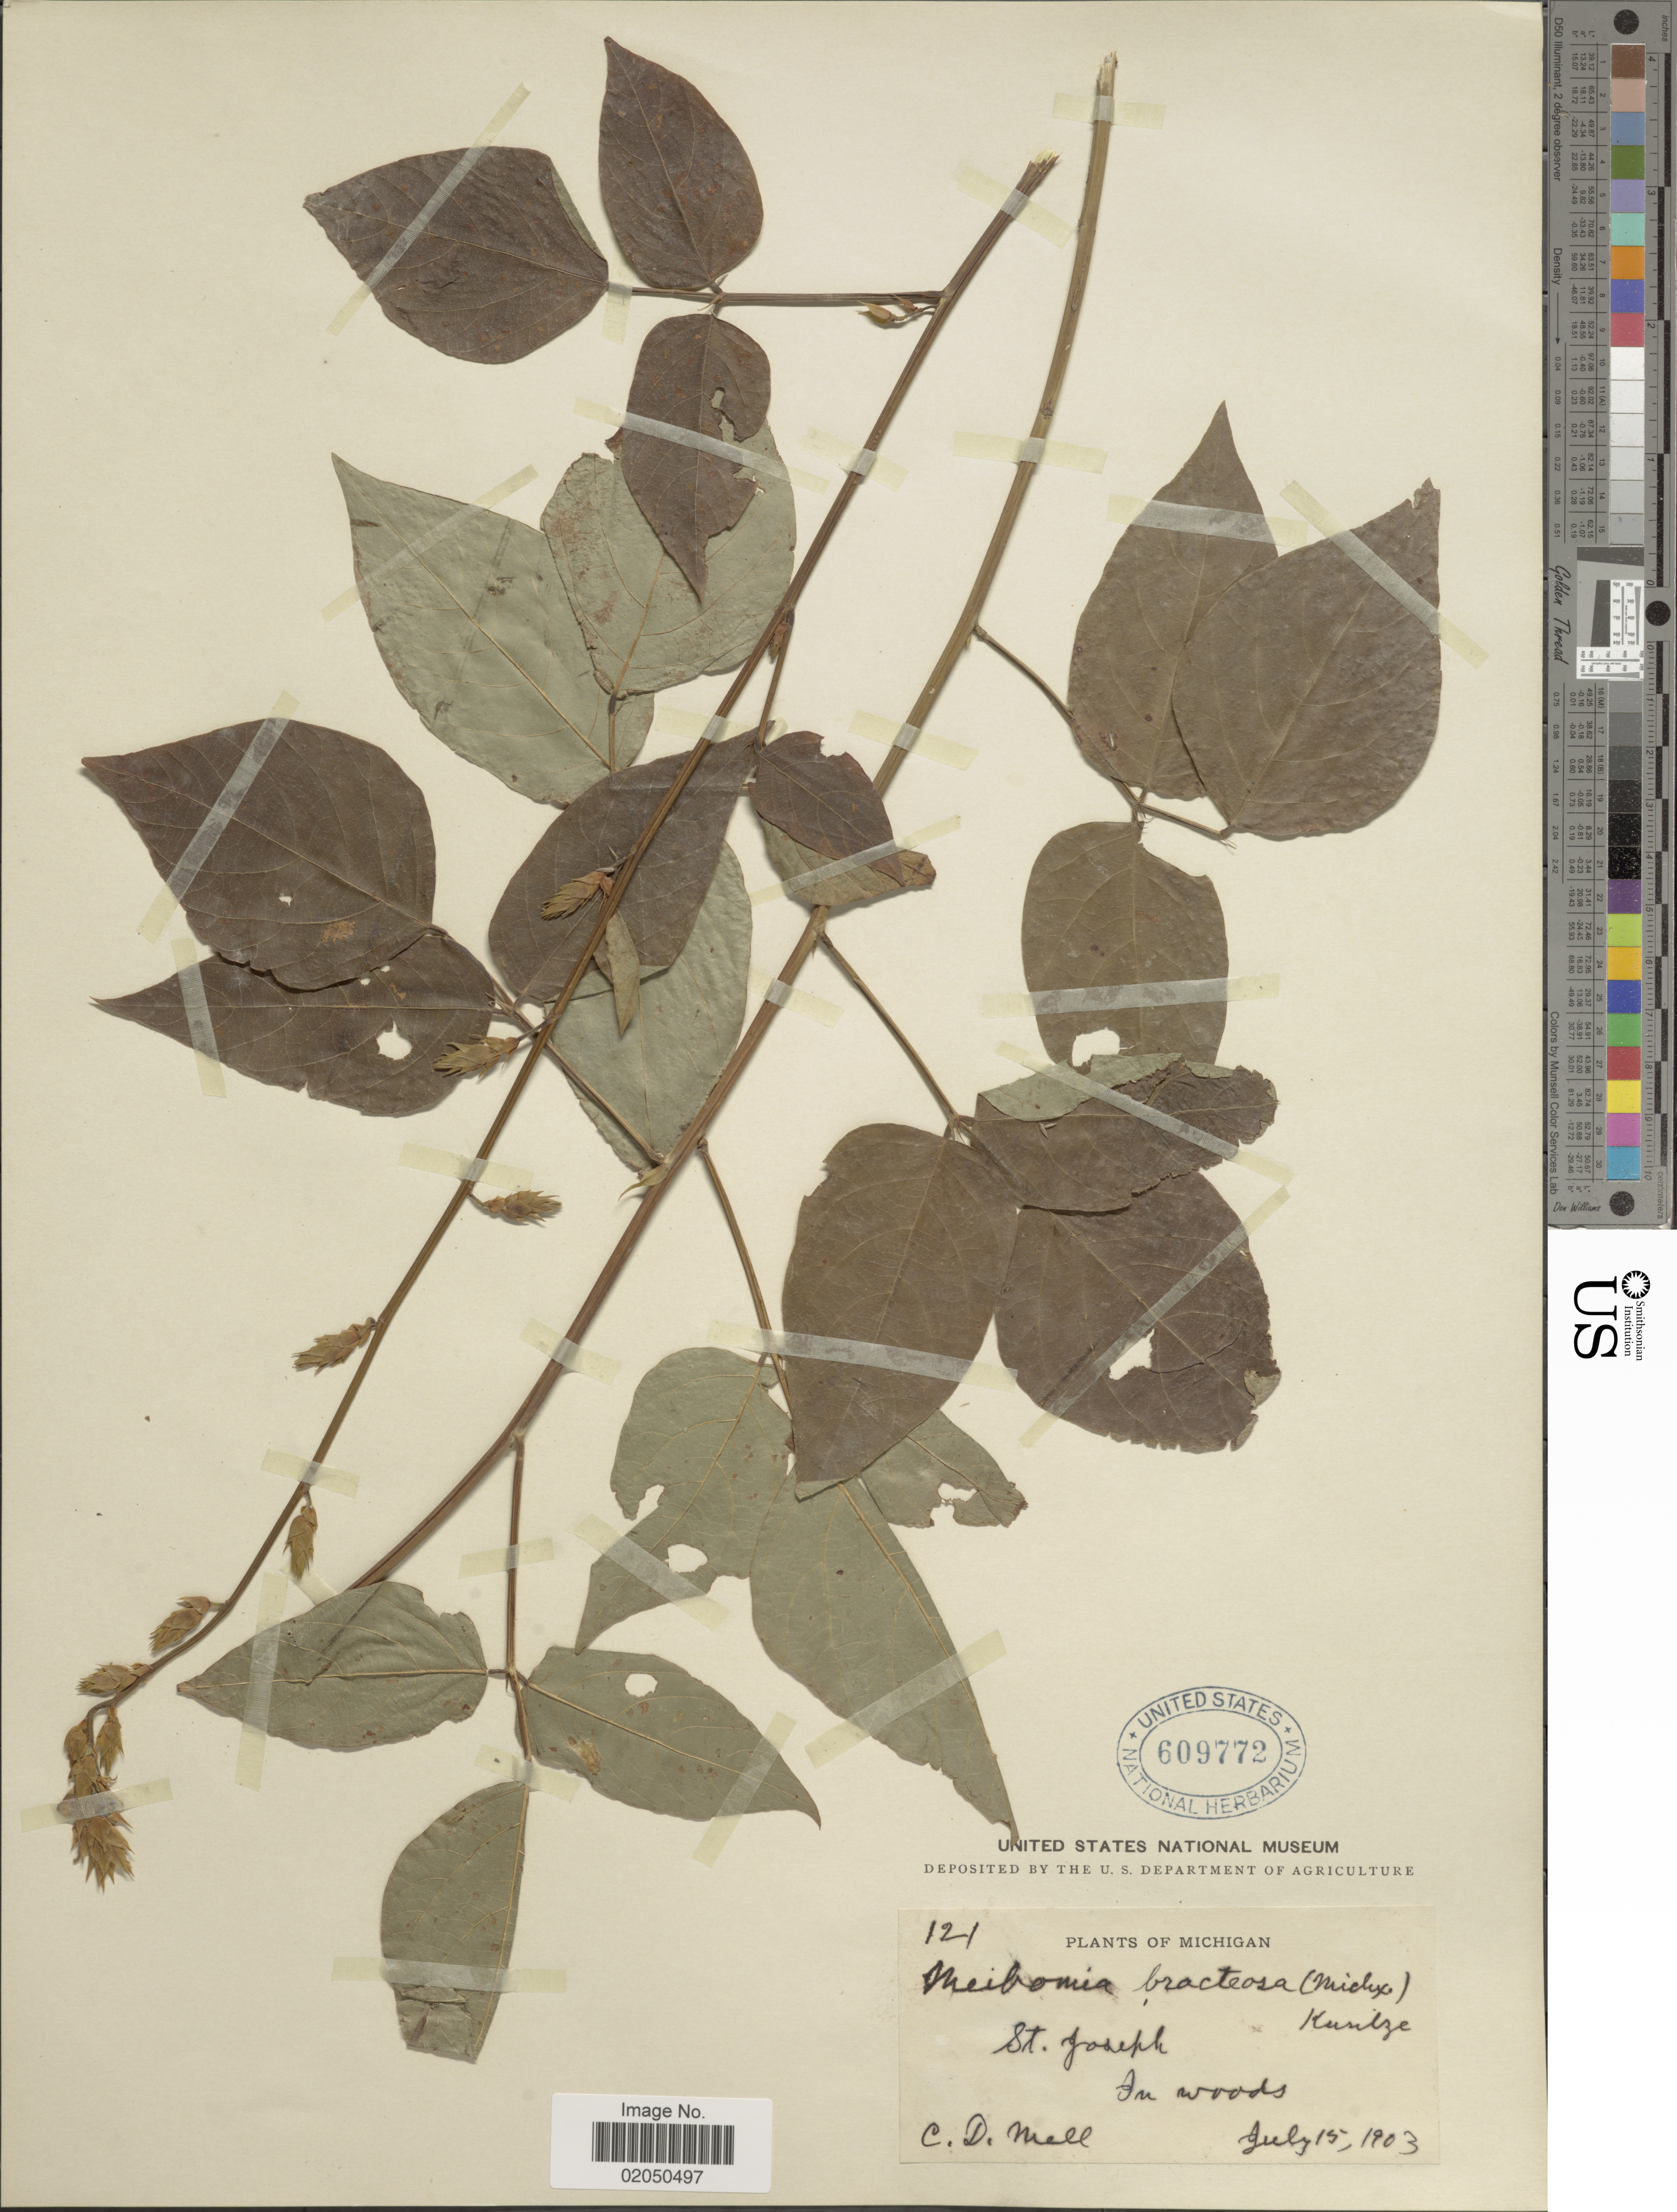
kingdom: Plantae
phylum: Tracheophyta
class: Magnoliopsida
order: Fabales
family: Fabaceae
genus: Desmodium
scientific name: Desmodium cuspidatum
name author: (Muhl. ex Willd.) Loudon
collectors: C. D. Mell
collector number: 121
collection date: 1903-07-15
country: United States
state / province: Michigan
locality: St. Joseph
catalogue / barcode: US 609772